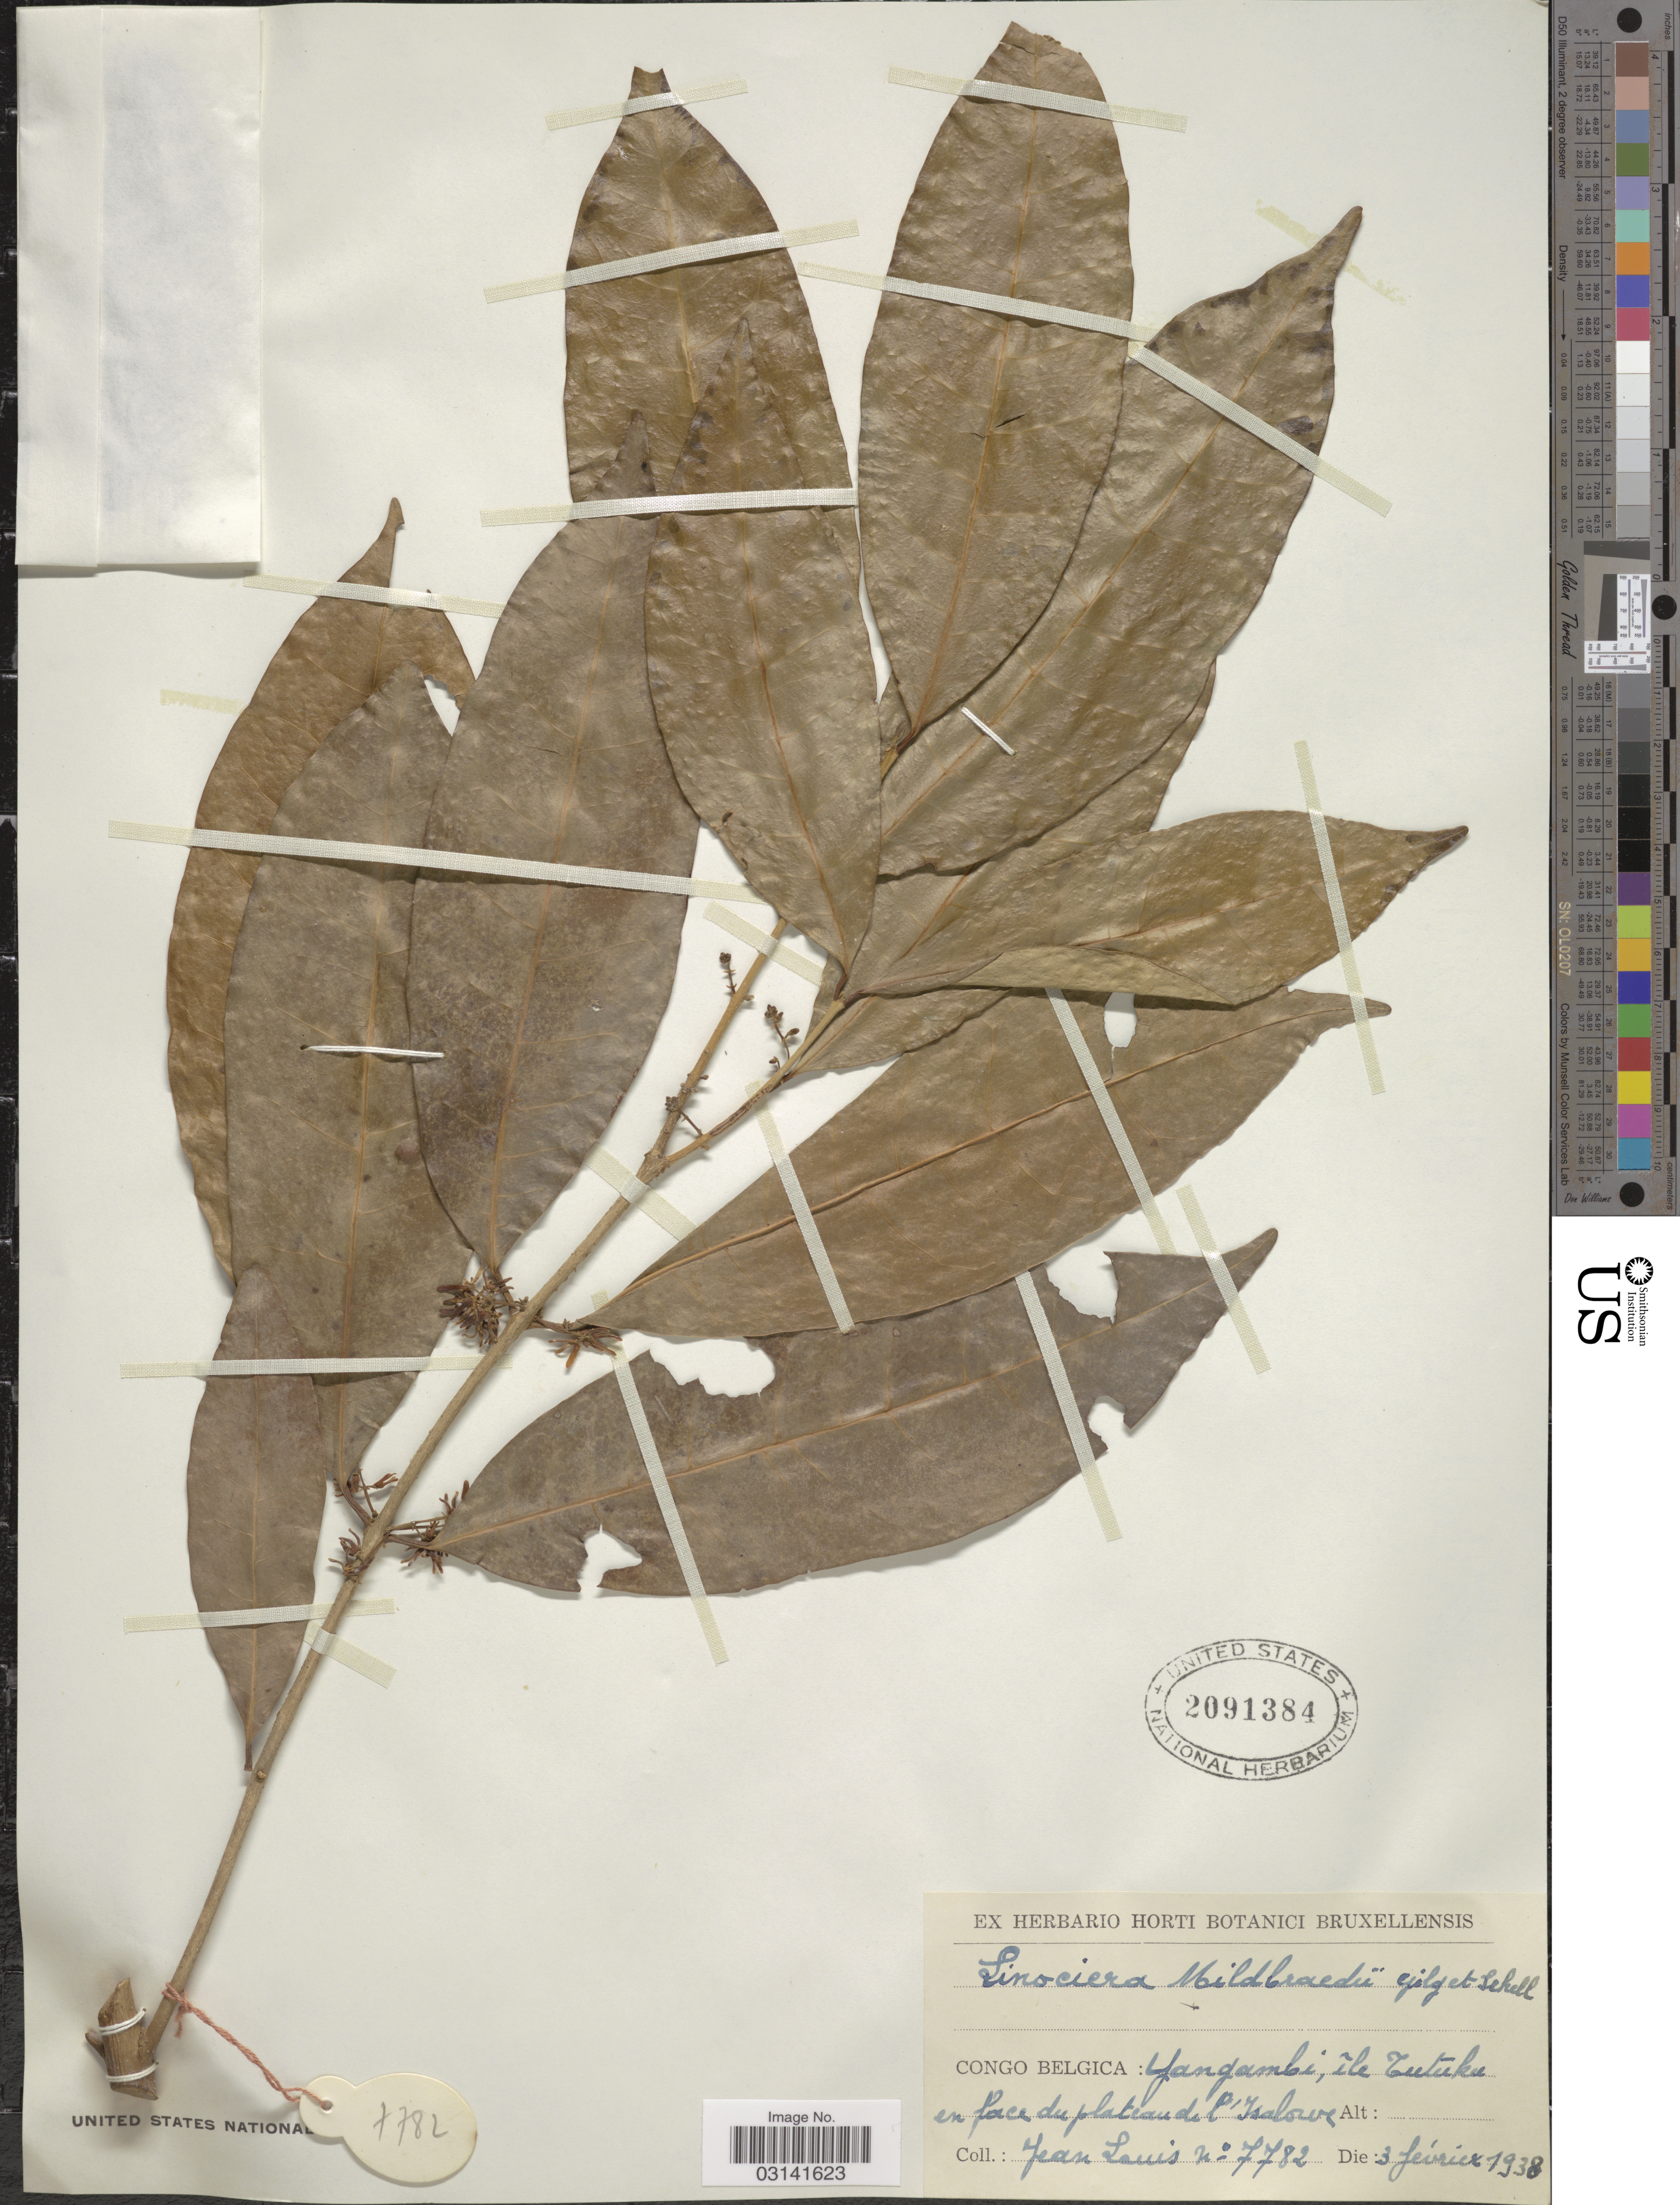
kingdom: Plantae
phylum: Tracheophyta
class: Magnoliopsida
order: Lamiales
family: Oleaceae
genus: Chionanthus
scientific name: Chionanthus africanus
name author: Thwaites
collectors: J. Louis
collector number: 7782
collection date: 1938-02-03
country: Congo, Democratic Republic of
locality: Congo Belgica: Yangambi, île Tutuku en face du plateau de l'Isalowe.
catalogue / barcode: US 2091384